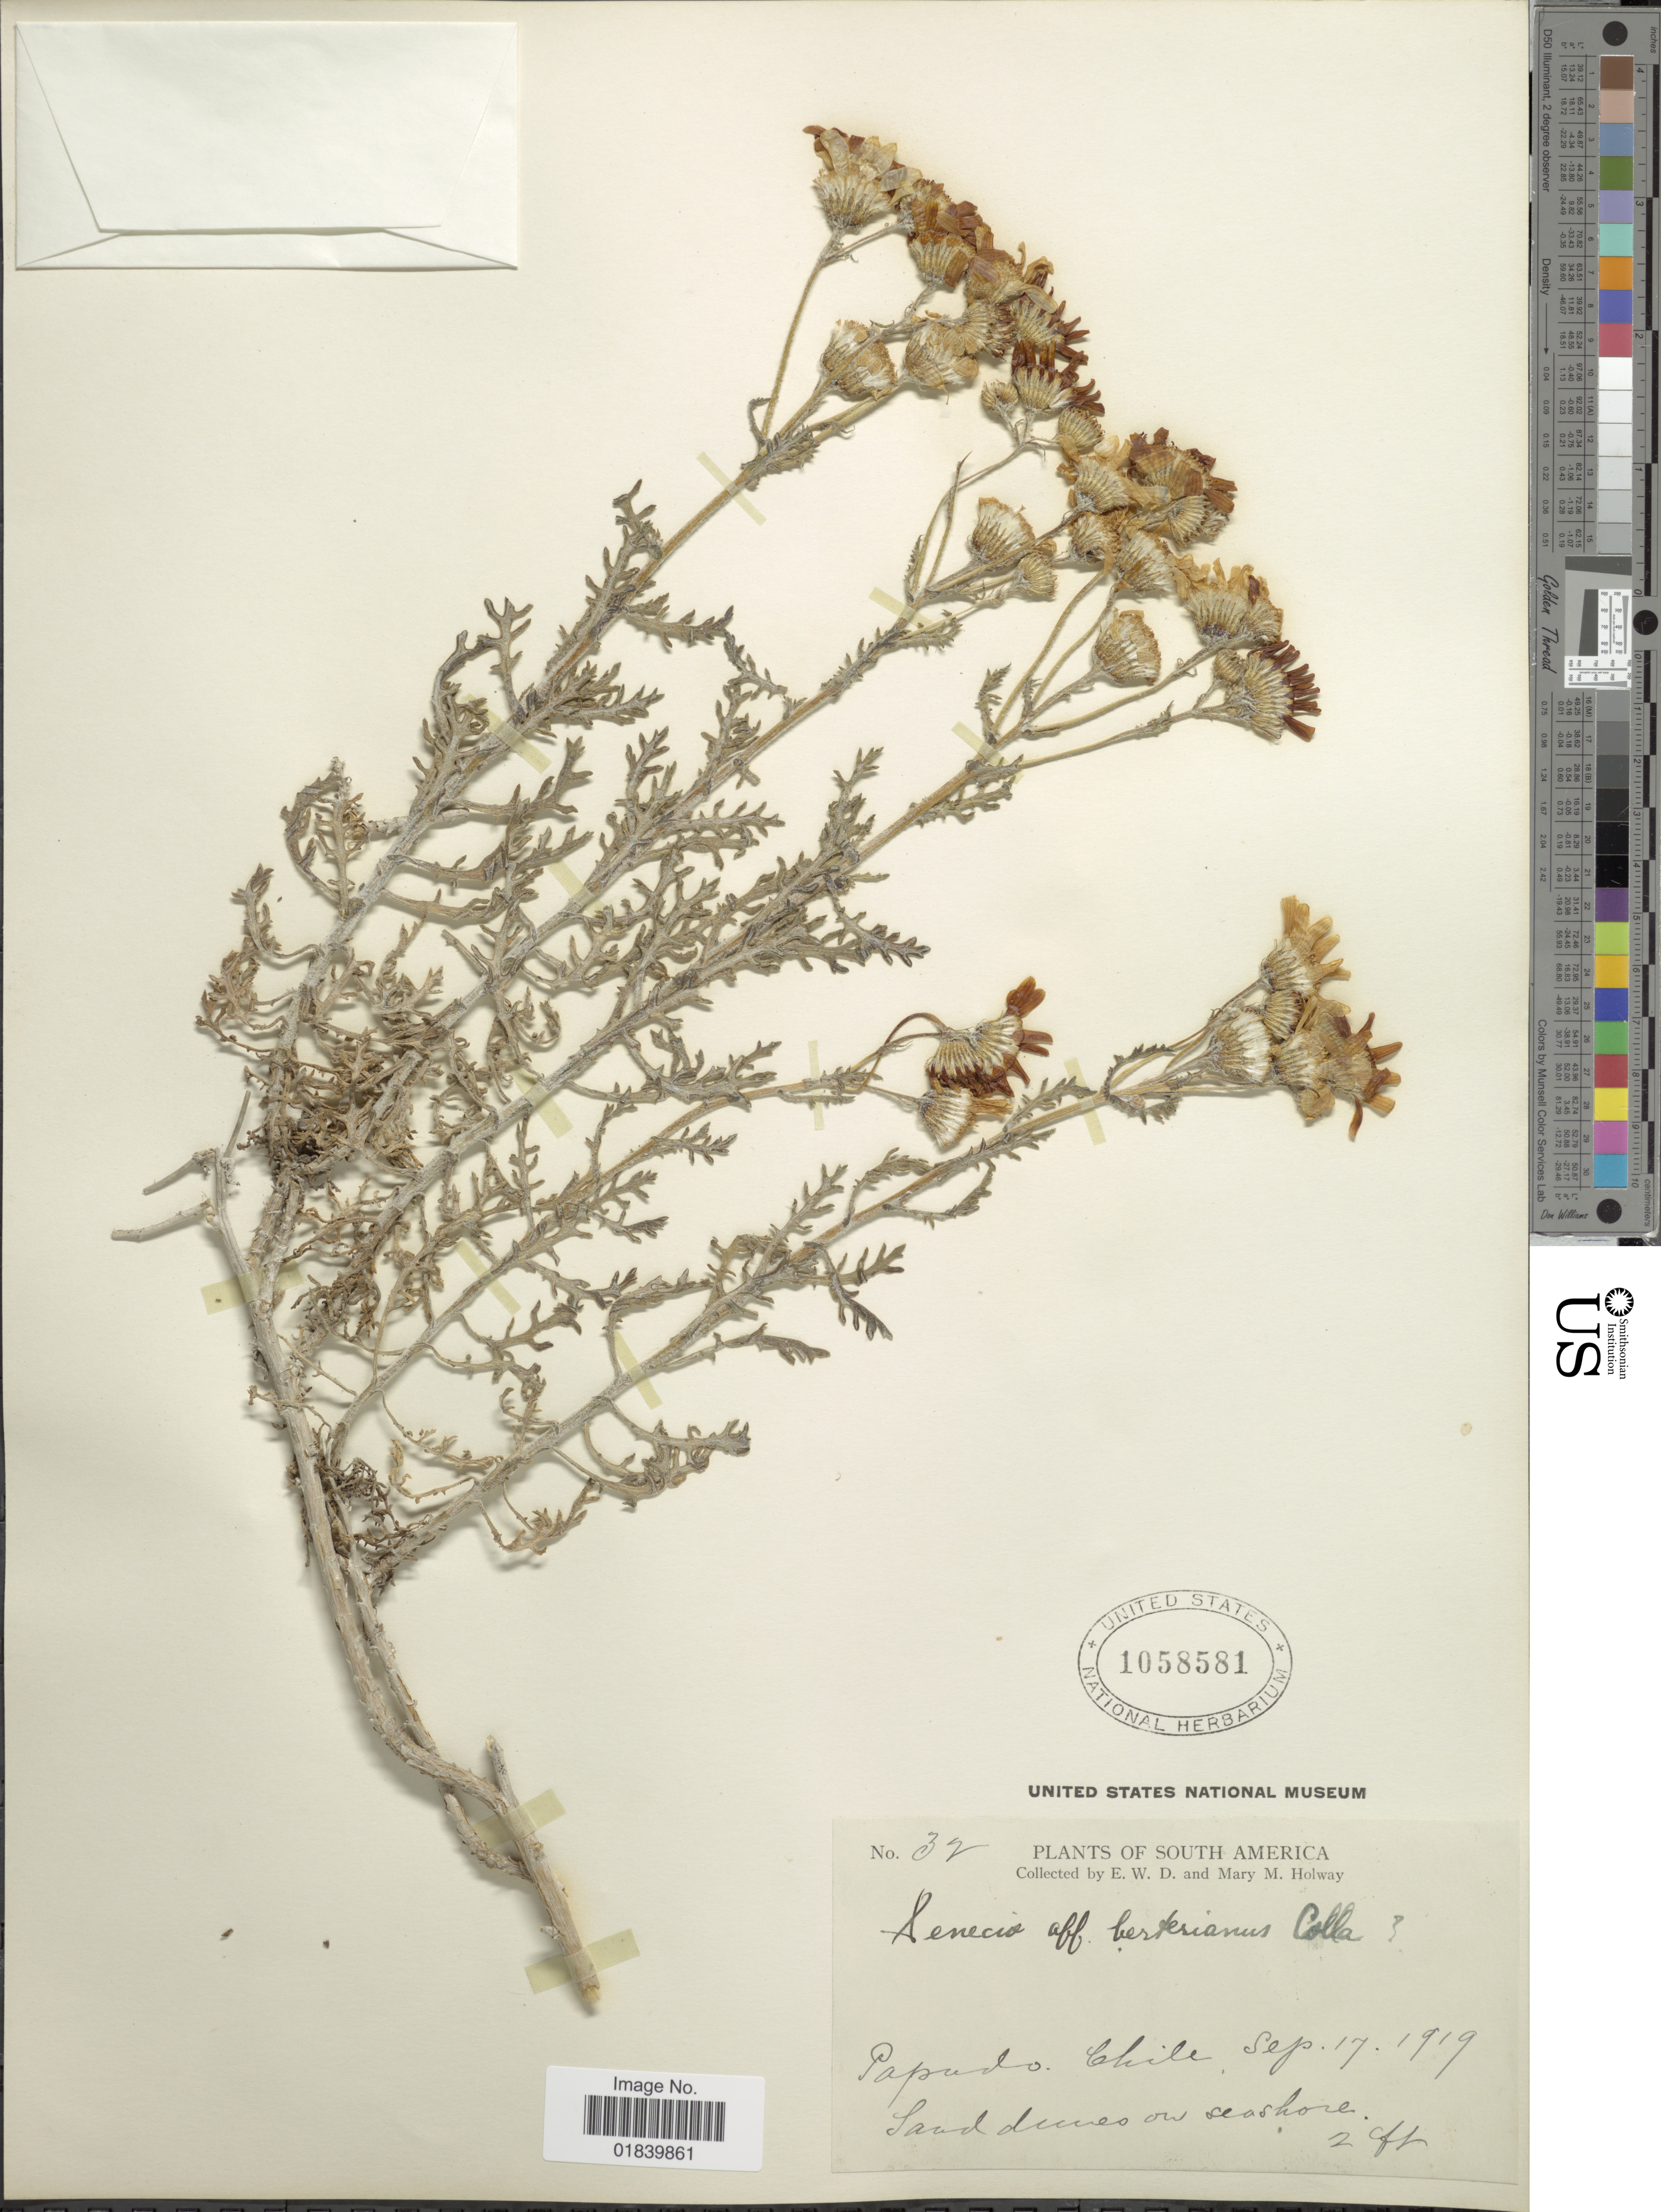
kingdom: Plantae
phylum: Tracheophyta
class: Magnoliopsida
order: Asterales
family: Asteraceae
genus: Senecio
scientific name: Senecio glabratus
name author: Hook. & Arn.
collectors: E. W. D. Holway & M. M. Holway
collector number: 32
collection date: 1919-09-17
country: Chile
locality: South America. Papado, Chile.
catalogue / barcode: US 1058581